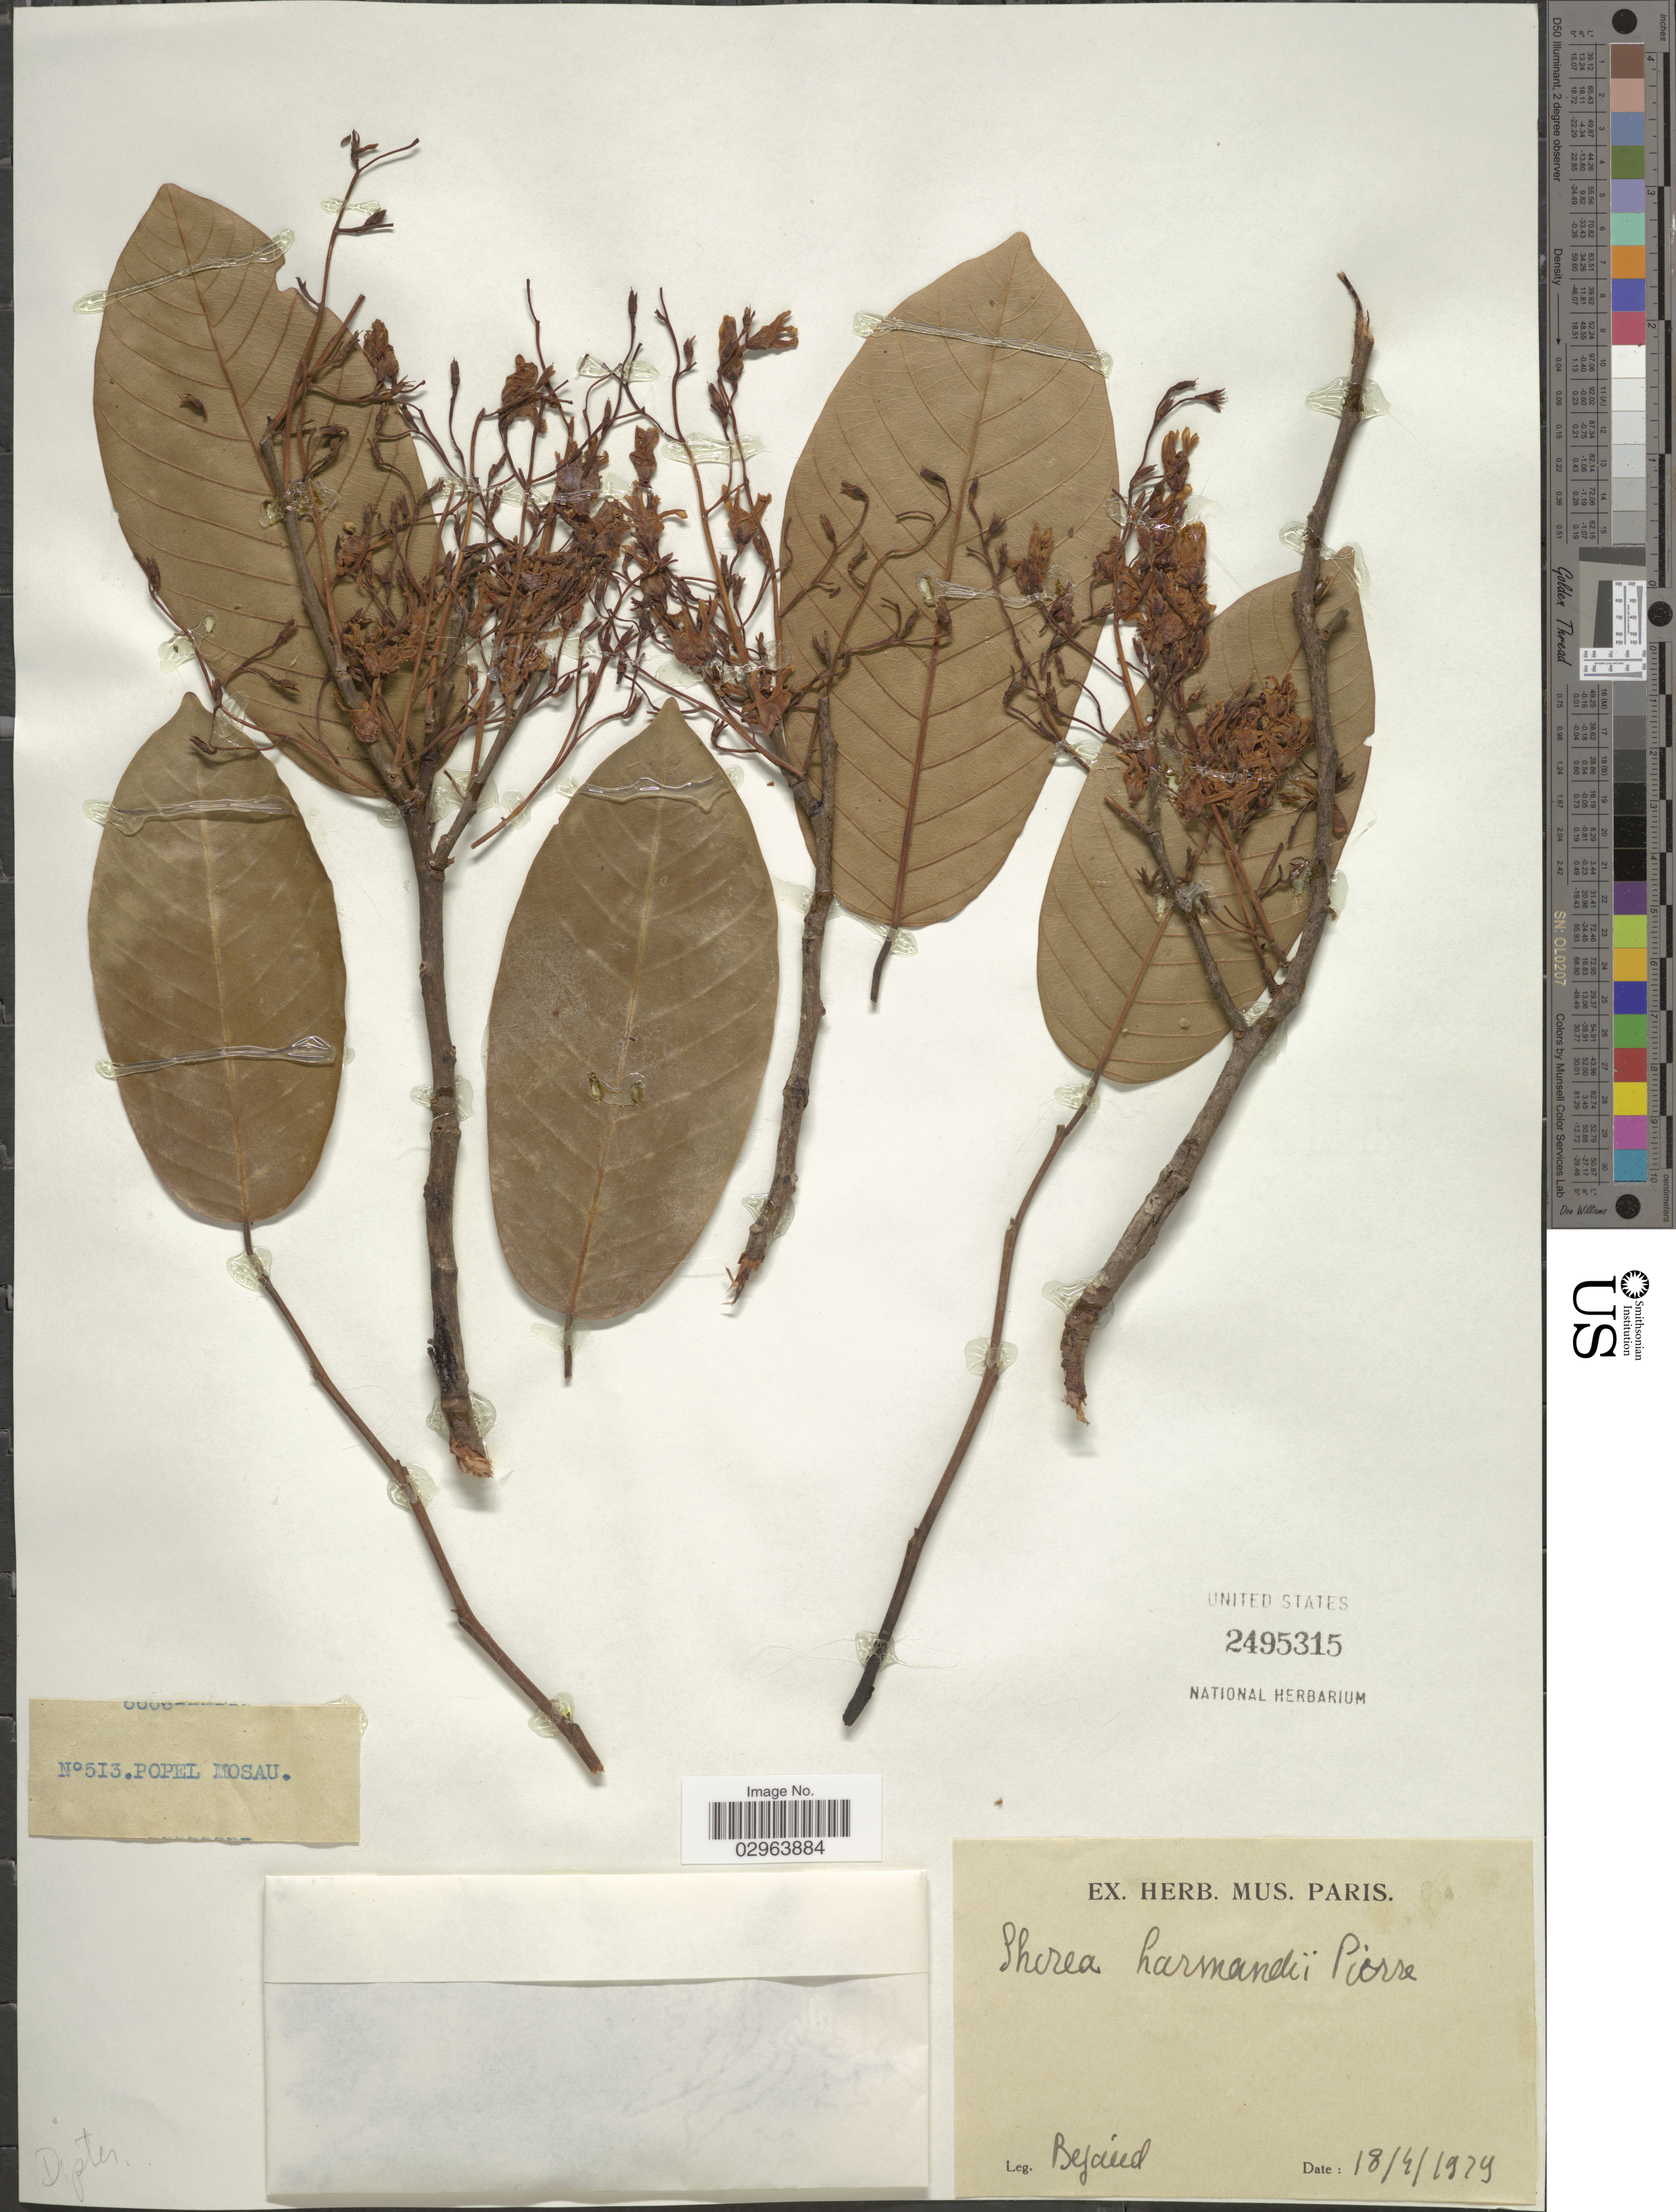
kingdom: Plantae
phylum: Tracheophyta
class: Magnoliopsida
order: Malvales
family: Dipterocarpaceae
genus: Anthoshorea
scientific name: Anthoshorea roxburghii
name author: (G. Don) P.S. Ashton & J. Heck.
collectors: Bejáud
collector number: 513?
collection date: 1979-04-18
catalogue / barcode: US 2495315